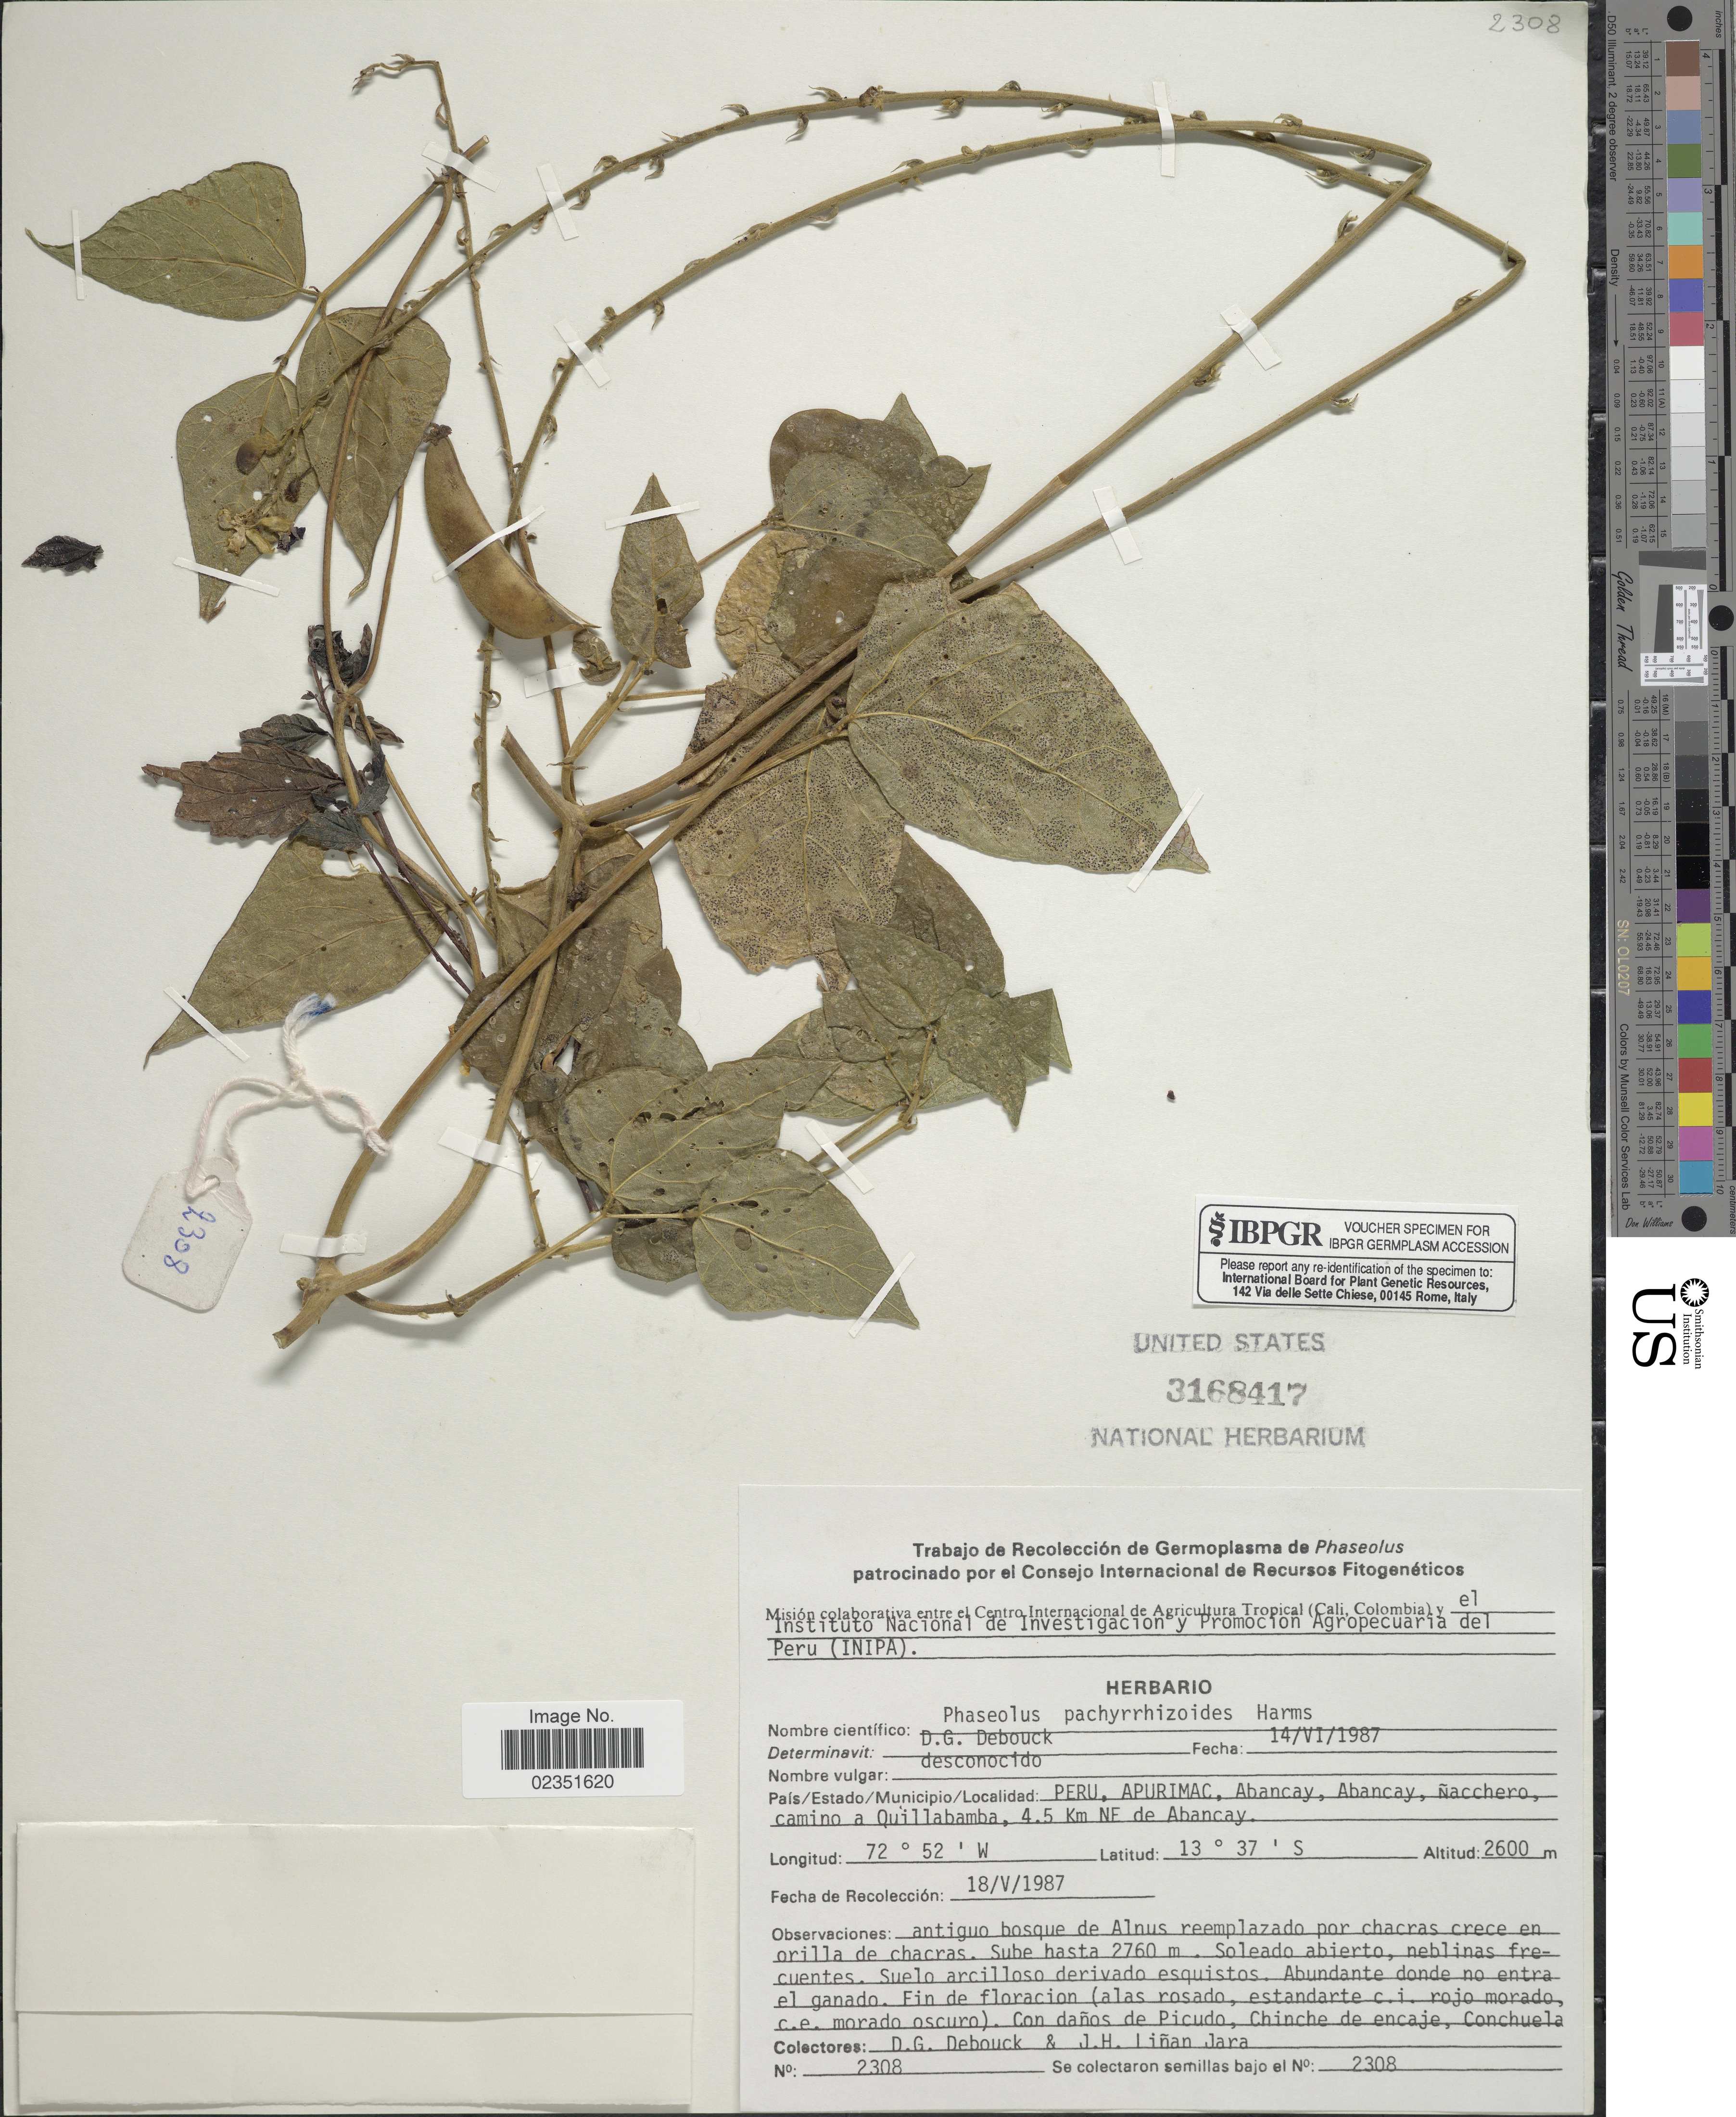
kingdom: Plantae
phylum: Tracheophyta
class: Magnoliopsida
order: Fabales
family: Fabaceae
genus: Phaseolus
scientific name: Phaseolus pachyrrhizoides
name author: Harms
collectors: D. Debouck & J. Liñan Jara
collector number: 2308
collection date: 1987-05-18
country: Peru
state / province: Apurímac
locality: Abancay, Abancay, Nacchero, camino a Quillabamba, 4.5 km NE de Abancay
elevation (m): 2600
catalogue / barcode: US 3168417